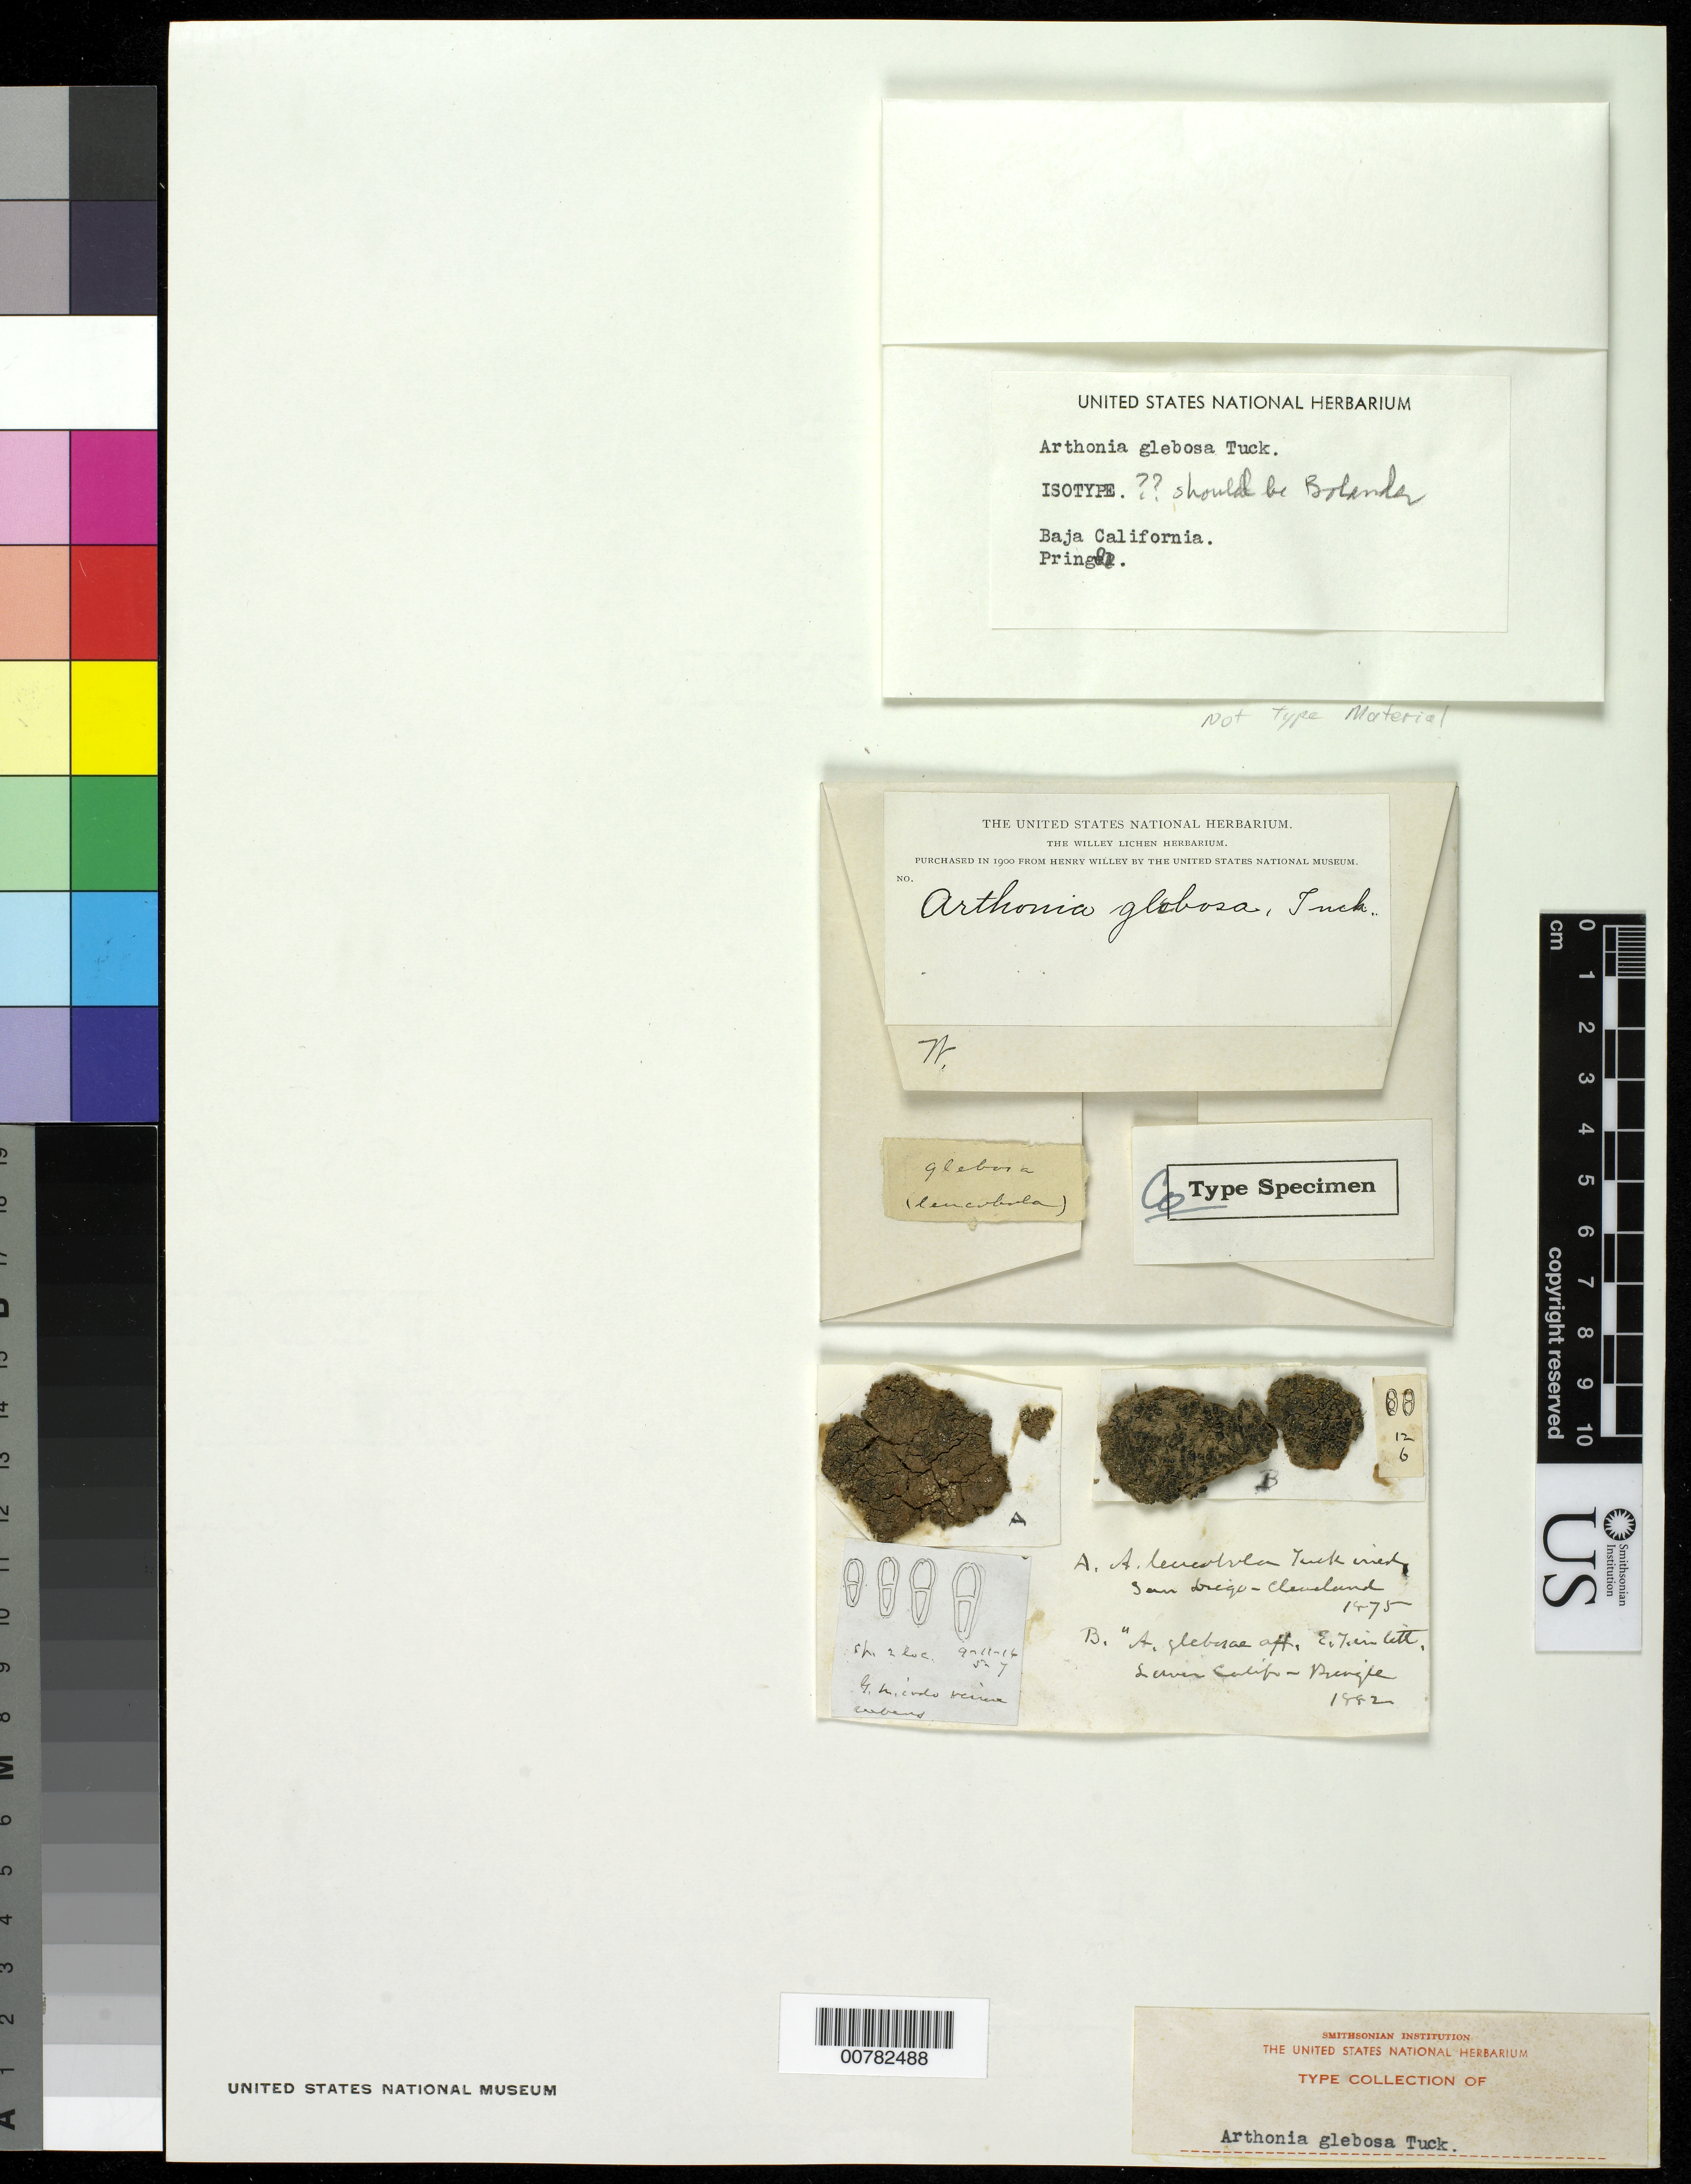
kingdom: Fungi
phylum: Ascomycota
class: Arthoniomycetes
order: Arthoniales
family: Arthoniaceae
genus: Arthonia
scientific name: Arthonia glebosa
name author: Tuck.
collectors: C. G. Pringle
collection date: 1882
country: Mexico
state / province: Baja California Norte / Baja California Sur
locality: Lower California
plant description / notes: Erroneously labeled as "type collection" of Arthonia glebosa Tuck. [type of this name is a Bolander collection]